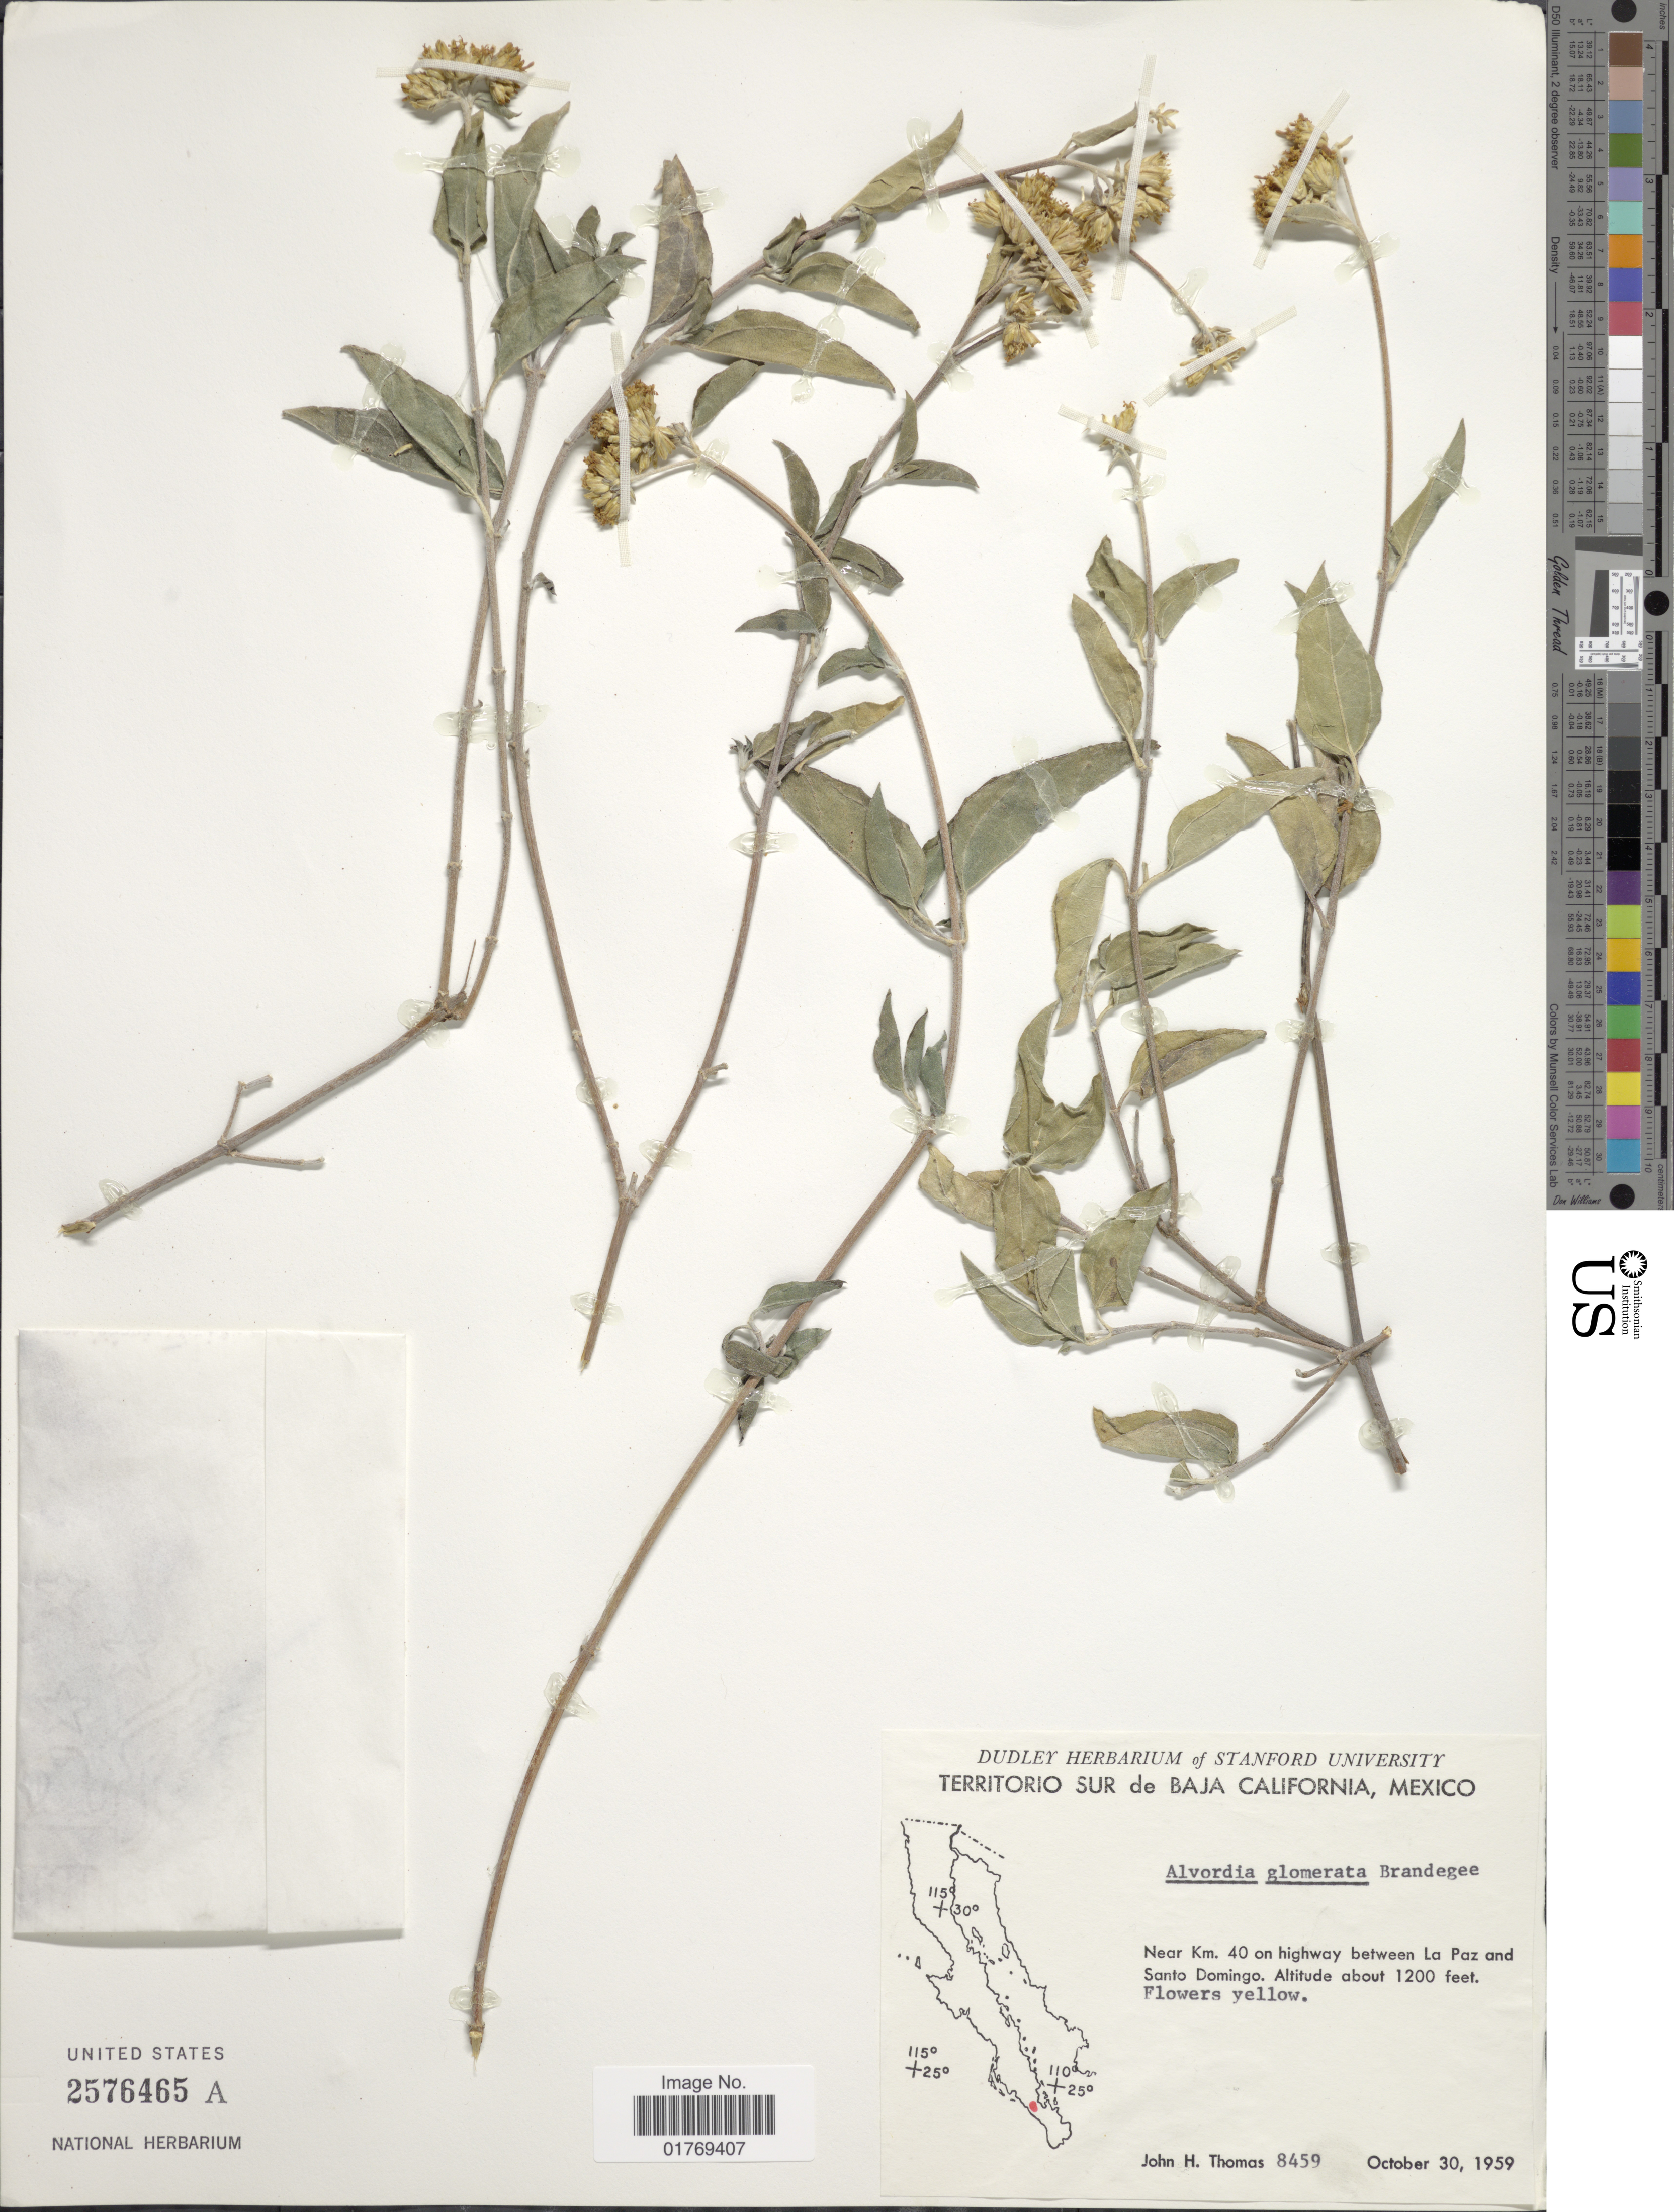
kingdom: Plantae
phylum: Tracheophyta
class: Magnoliopsida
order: Asterales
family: Asteraceae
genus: Alvordia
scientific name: Alvordia glomerata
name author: Brandegee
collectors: J. H. Thomas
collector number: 8459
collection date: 1959-10-30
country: Mexico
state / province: Baja California Sur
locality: Territorio Sur de Baja California, Mexico. Near Km. 40 on highway between La Paz and Santo Domingo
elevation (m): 366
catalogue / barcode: US 2576465A